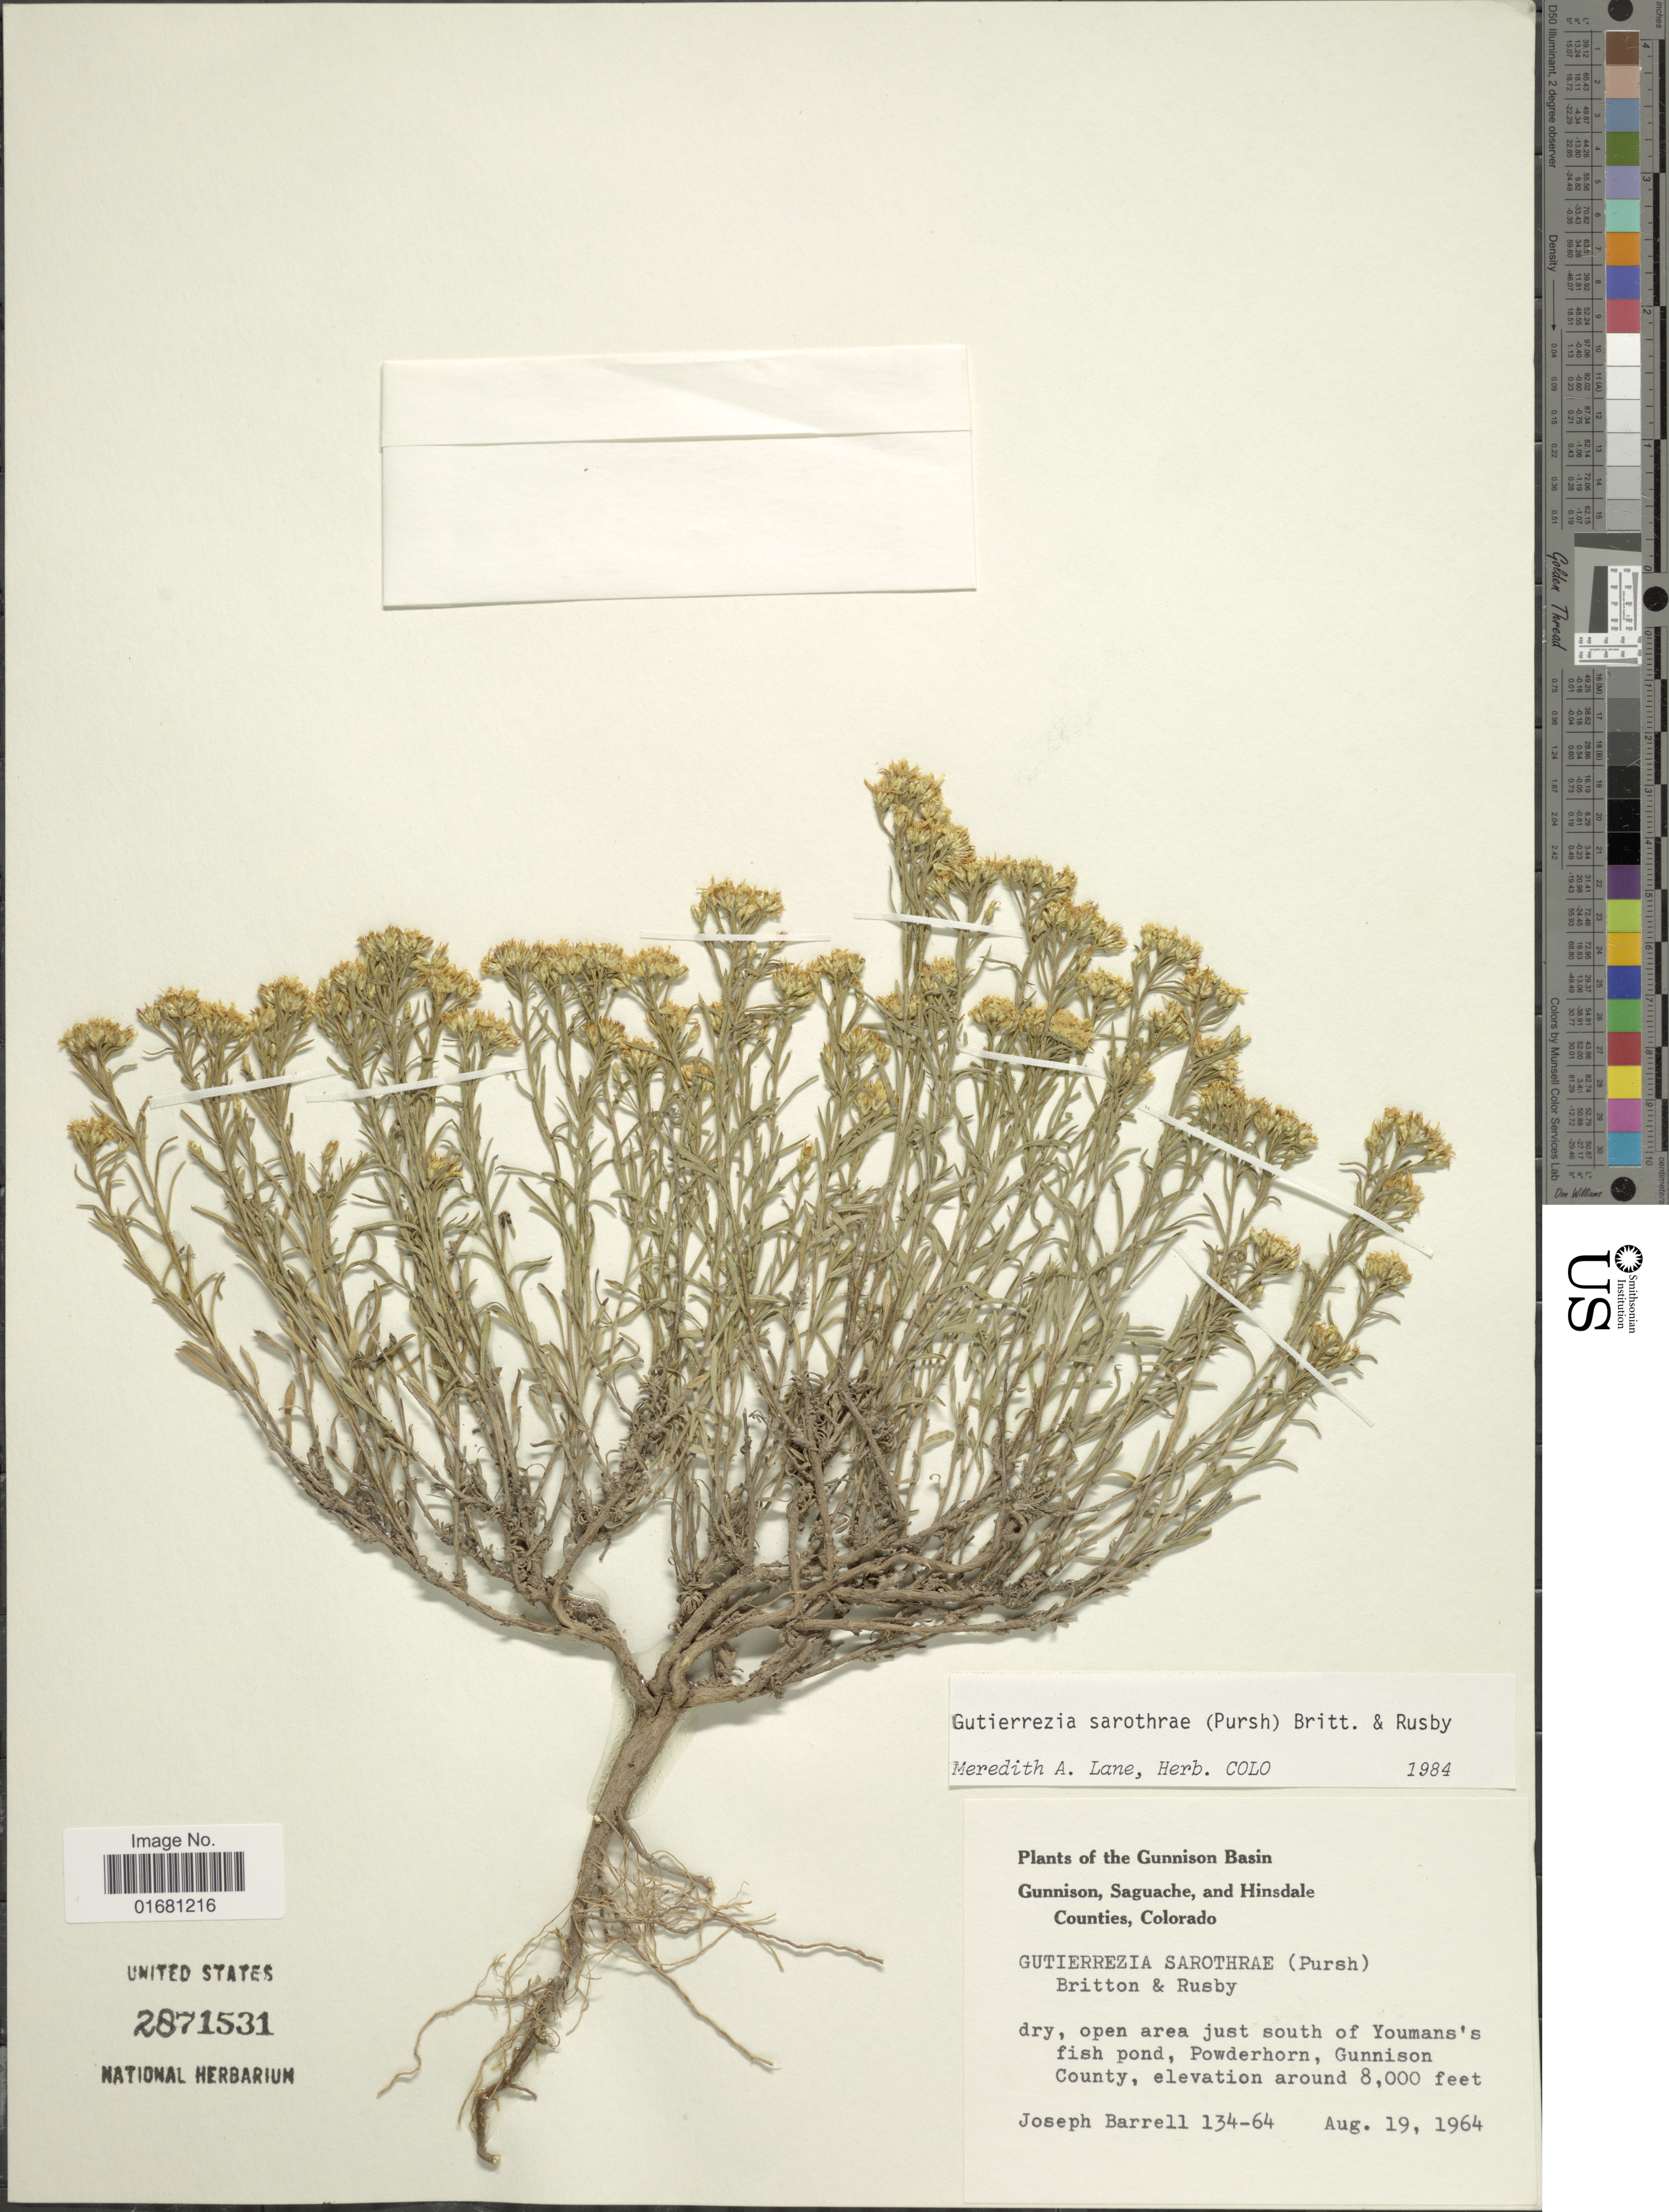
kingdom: Plantae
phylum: Tracheophyta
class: Magnoliopsida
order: Asterales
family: Asteraceae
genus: Gutierrezia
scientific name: Gutierrezia sarothrae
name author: (Pursh) Britton & Rusby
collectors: J. Barrell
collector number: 134-64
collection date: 1964-08-19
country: United States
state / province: Colorado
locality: Gunnison, Saguache, and Hinsdale Counties, open area just south of Youmans's fish pond, Powderhorn, Gunnison County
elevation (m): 2438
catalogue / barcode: US 2871531